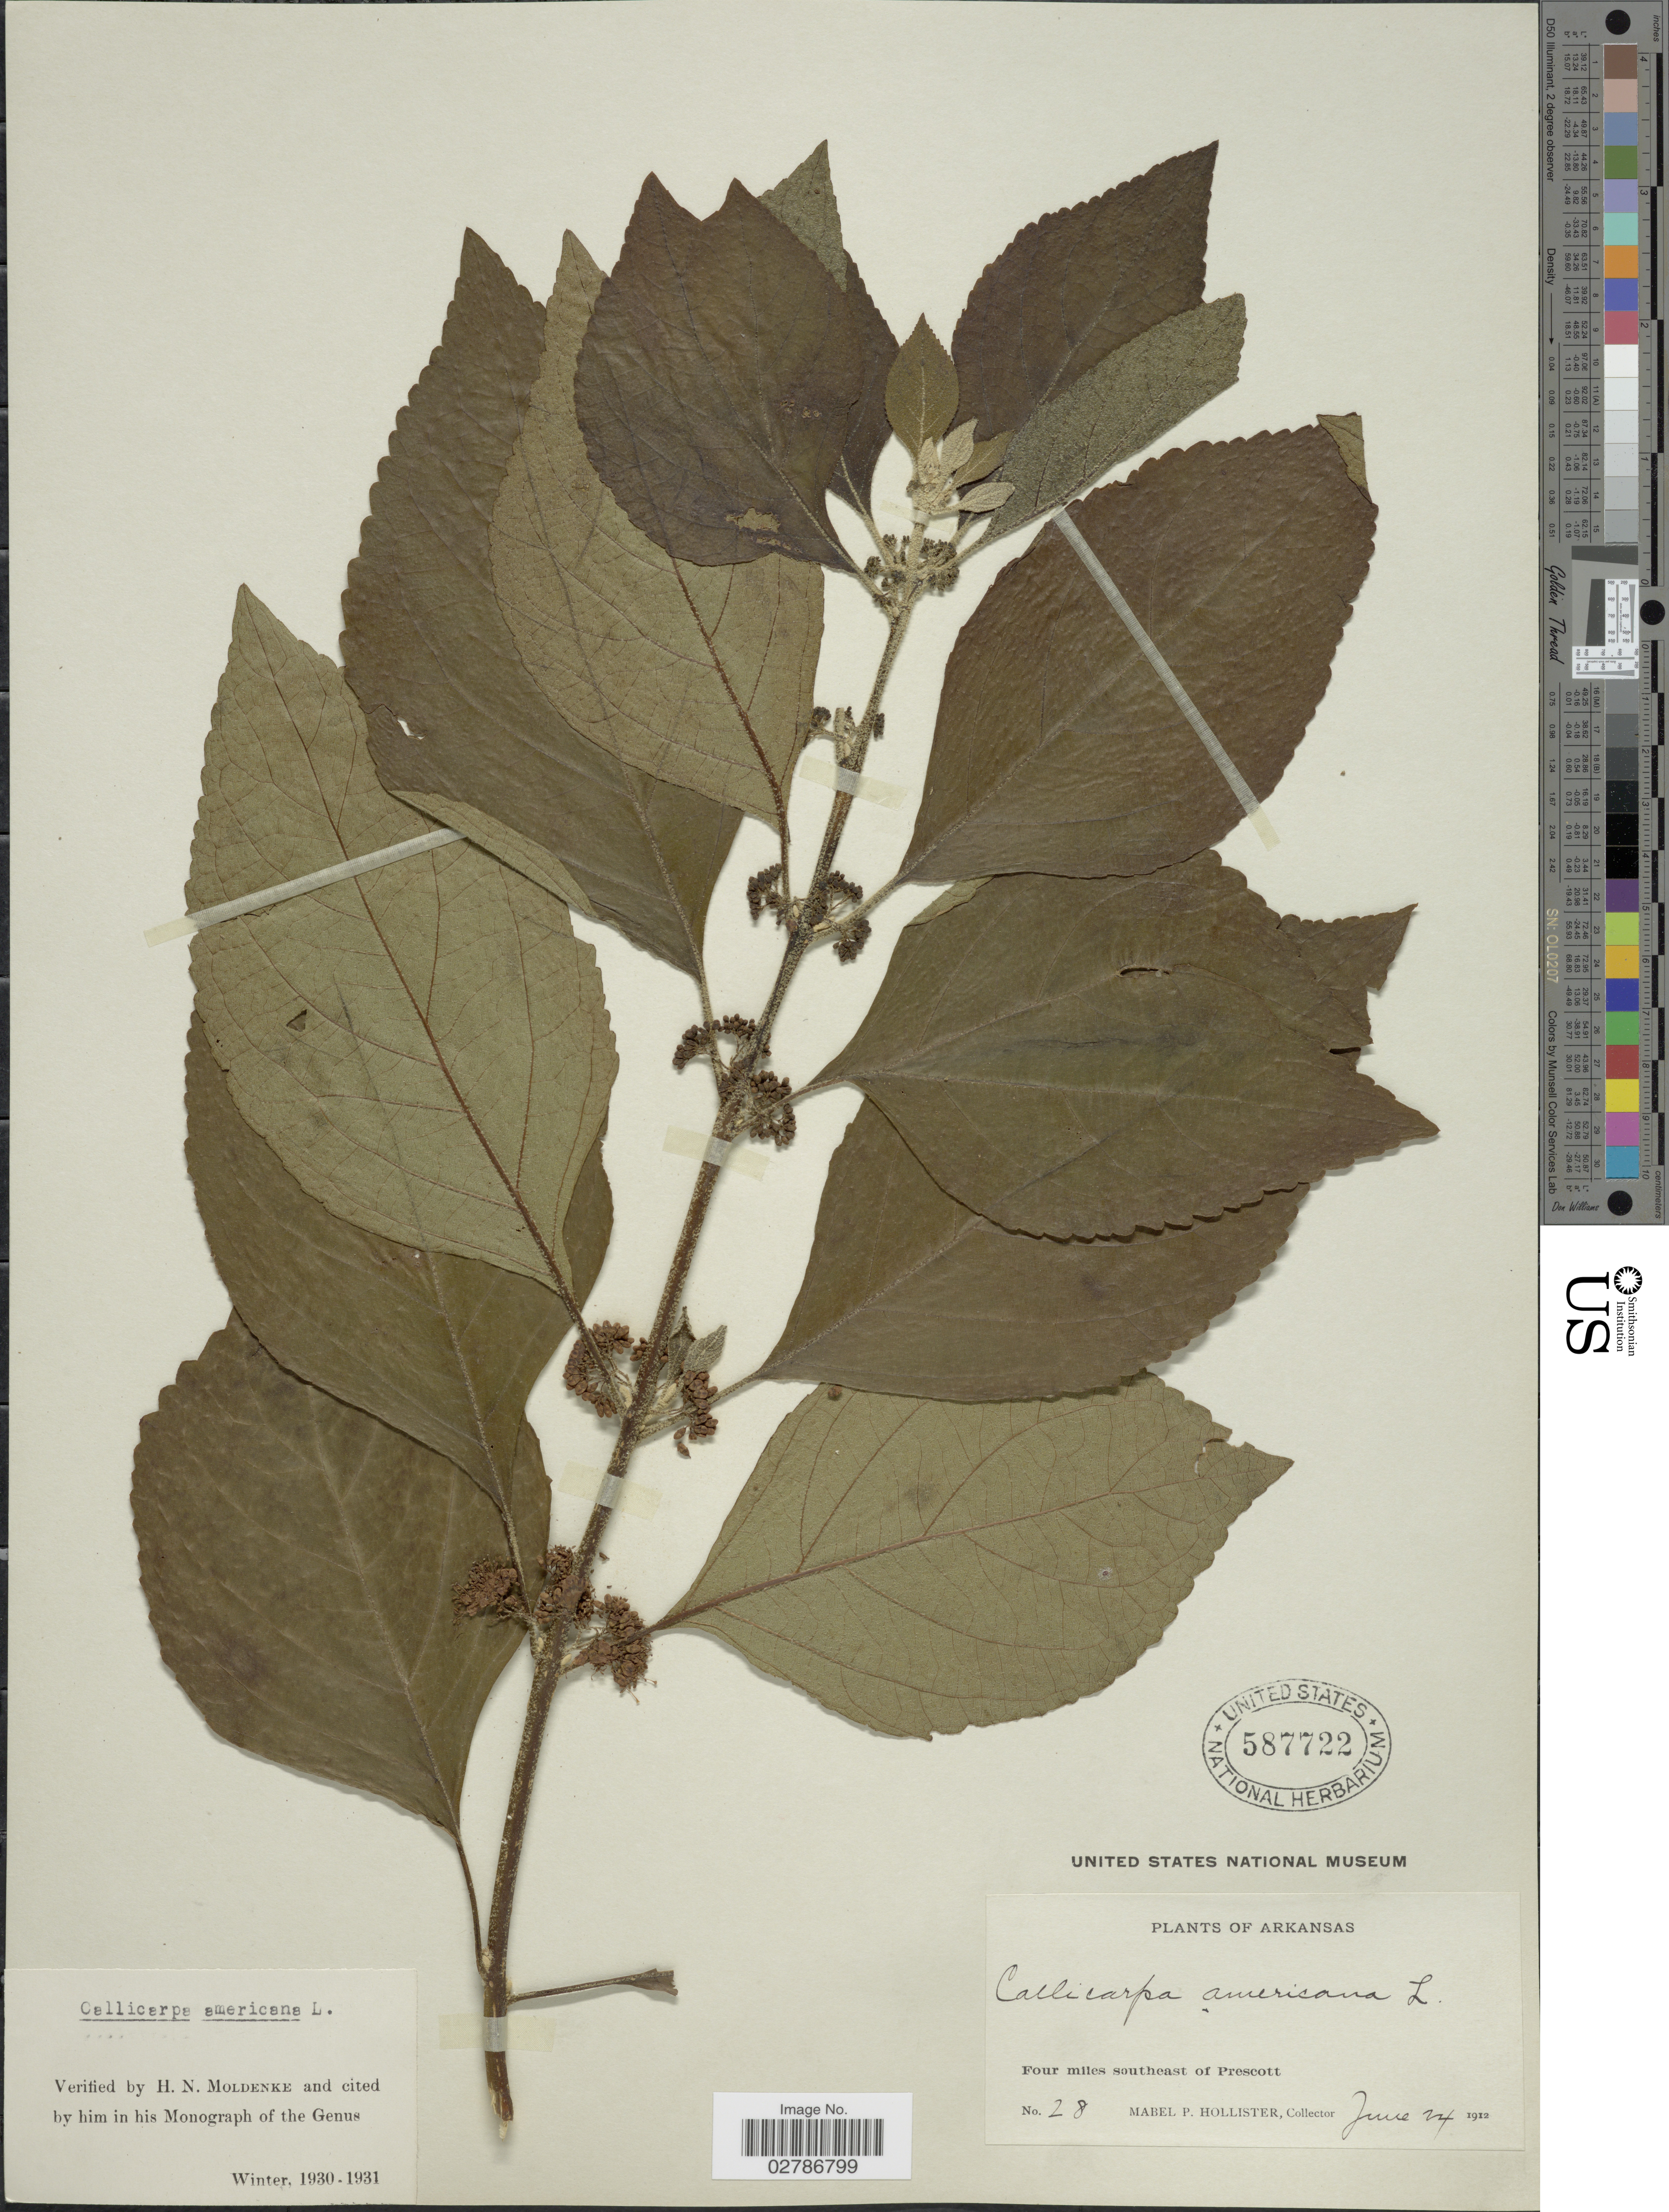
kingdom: Plantae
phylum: Tracheophyta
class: Magnoliopsida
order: Lamiales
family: Lamiaceae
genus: Callicarpa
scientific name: Callicarpa americana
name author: L.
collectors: M. Hollister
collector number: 28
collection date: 1912-06-24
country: United States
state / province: Arkansas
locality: Four miles southeast of Prescott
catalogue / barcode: US 587722